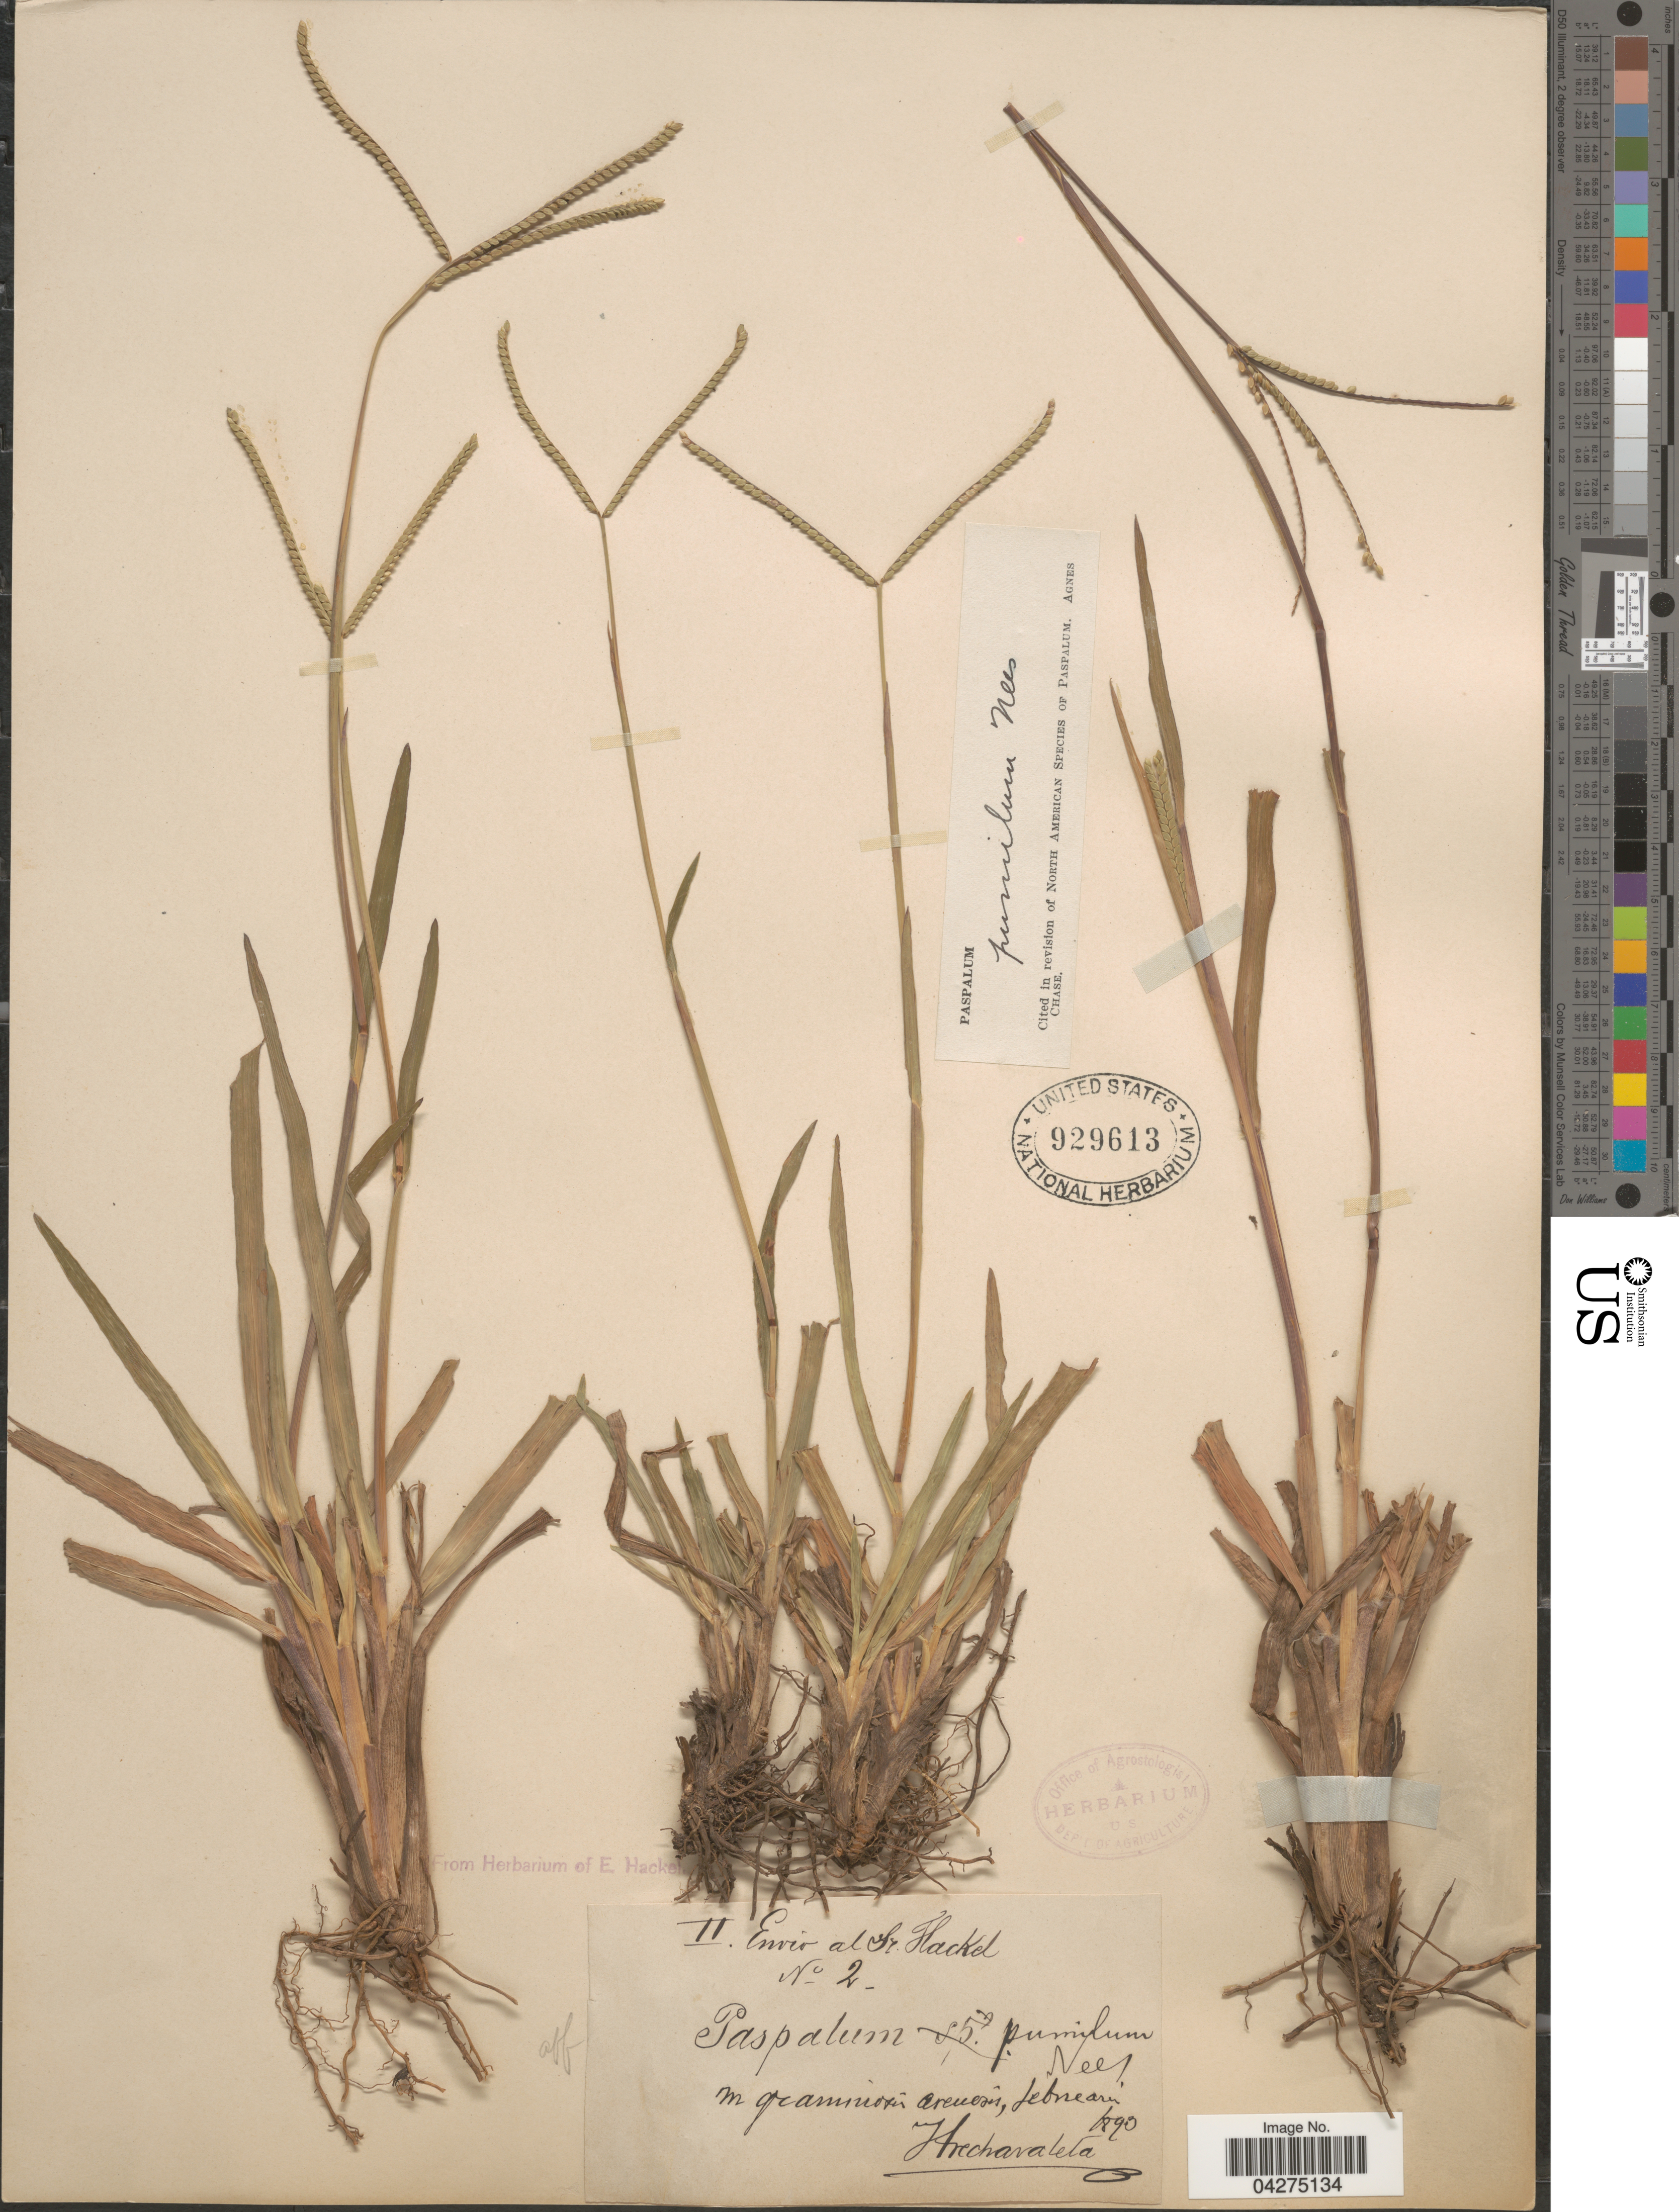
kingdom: Plantae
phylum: Tracheophyta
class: Liliopsida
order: Poales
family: Poaceae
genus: Paspalum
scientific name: Paspalum pumilum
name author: Nees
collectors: J. Arechavaleta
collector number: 2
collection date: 1890-02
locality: Envio al Sr. Hackel [unsure placement] in graminosis arenosis.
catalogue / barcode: US 929613